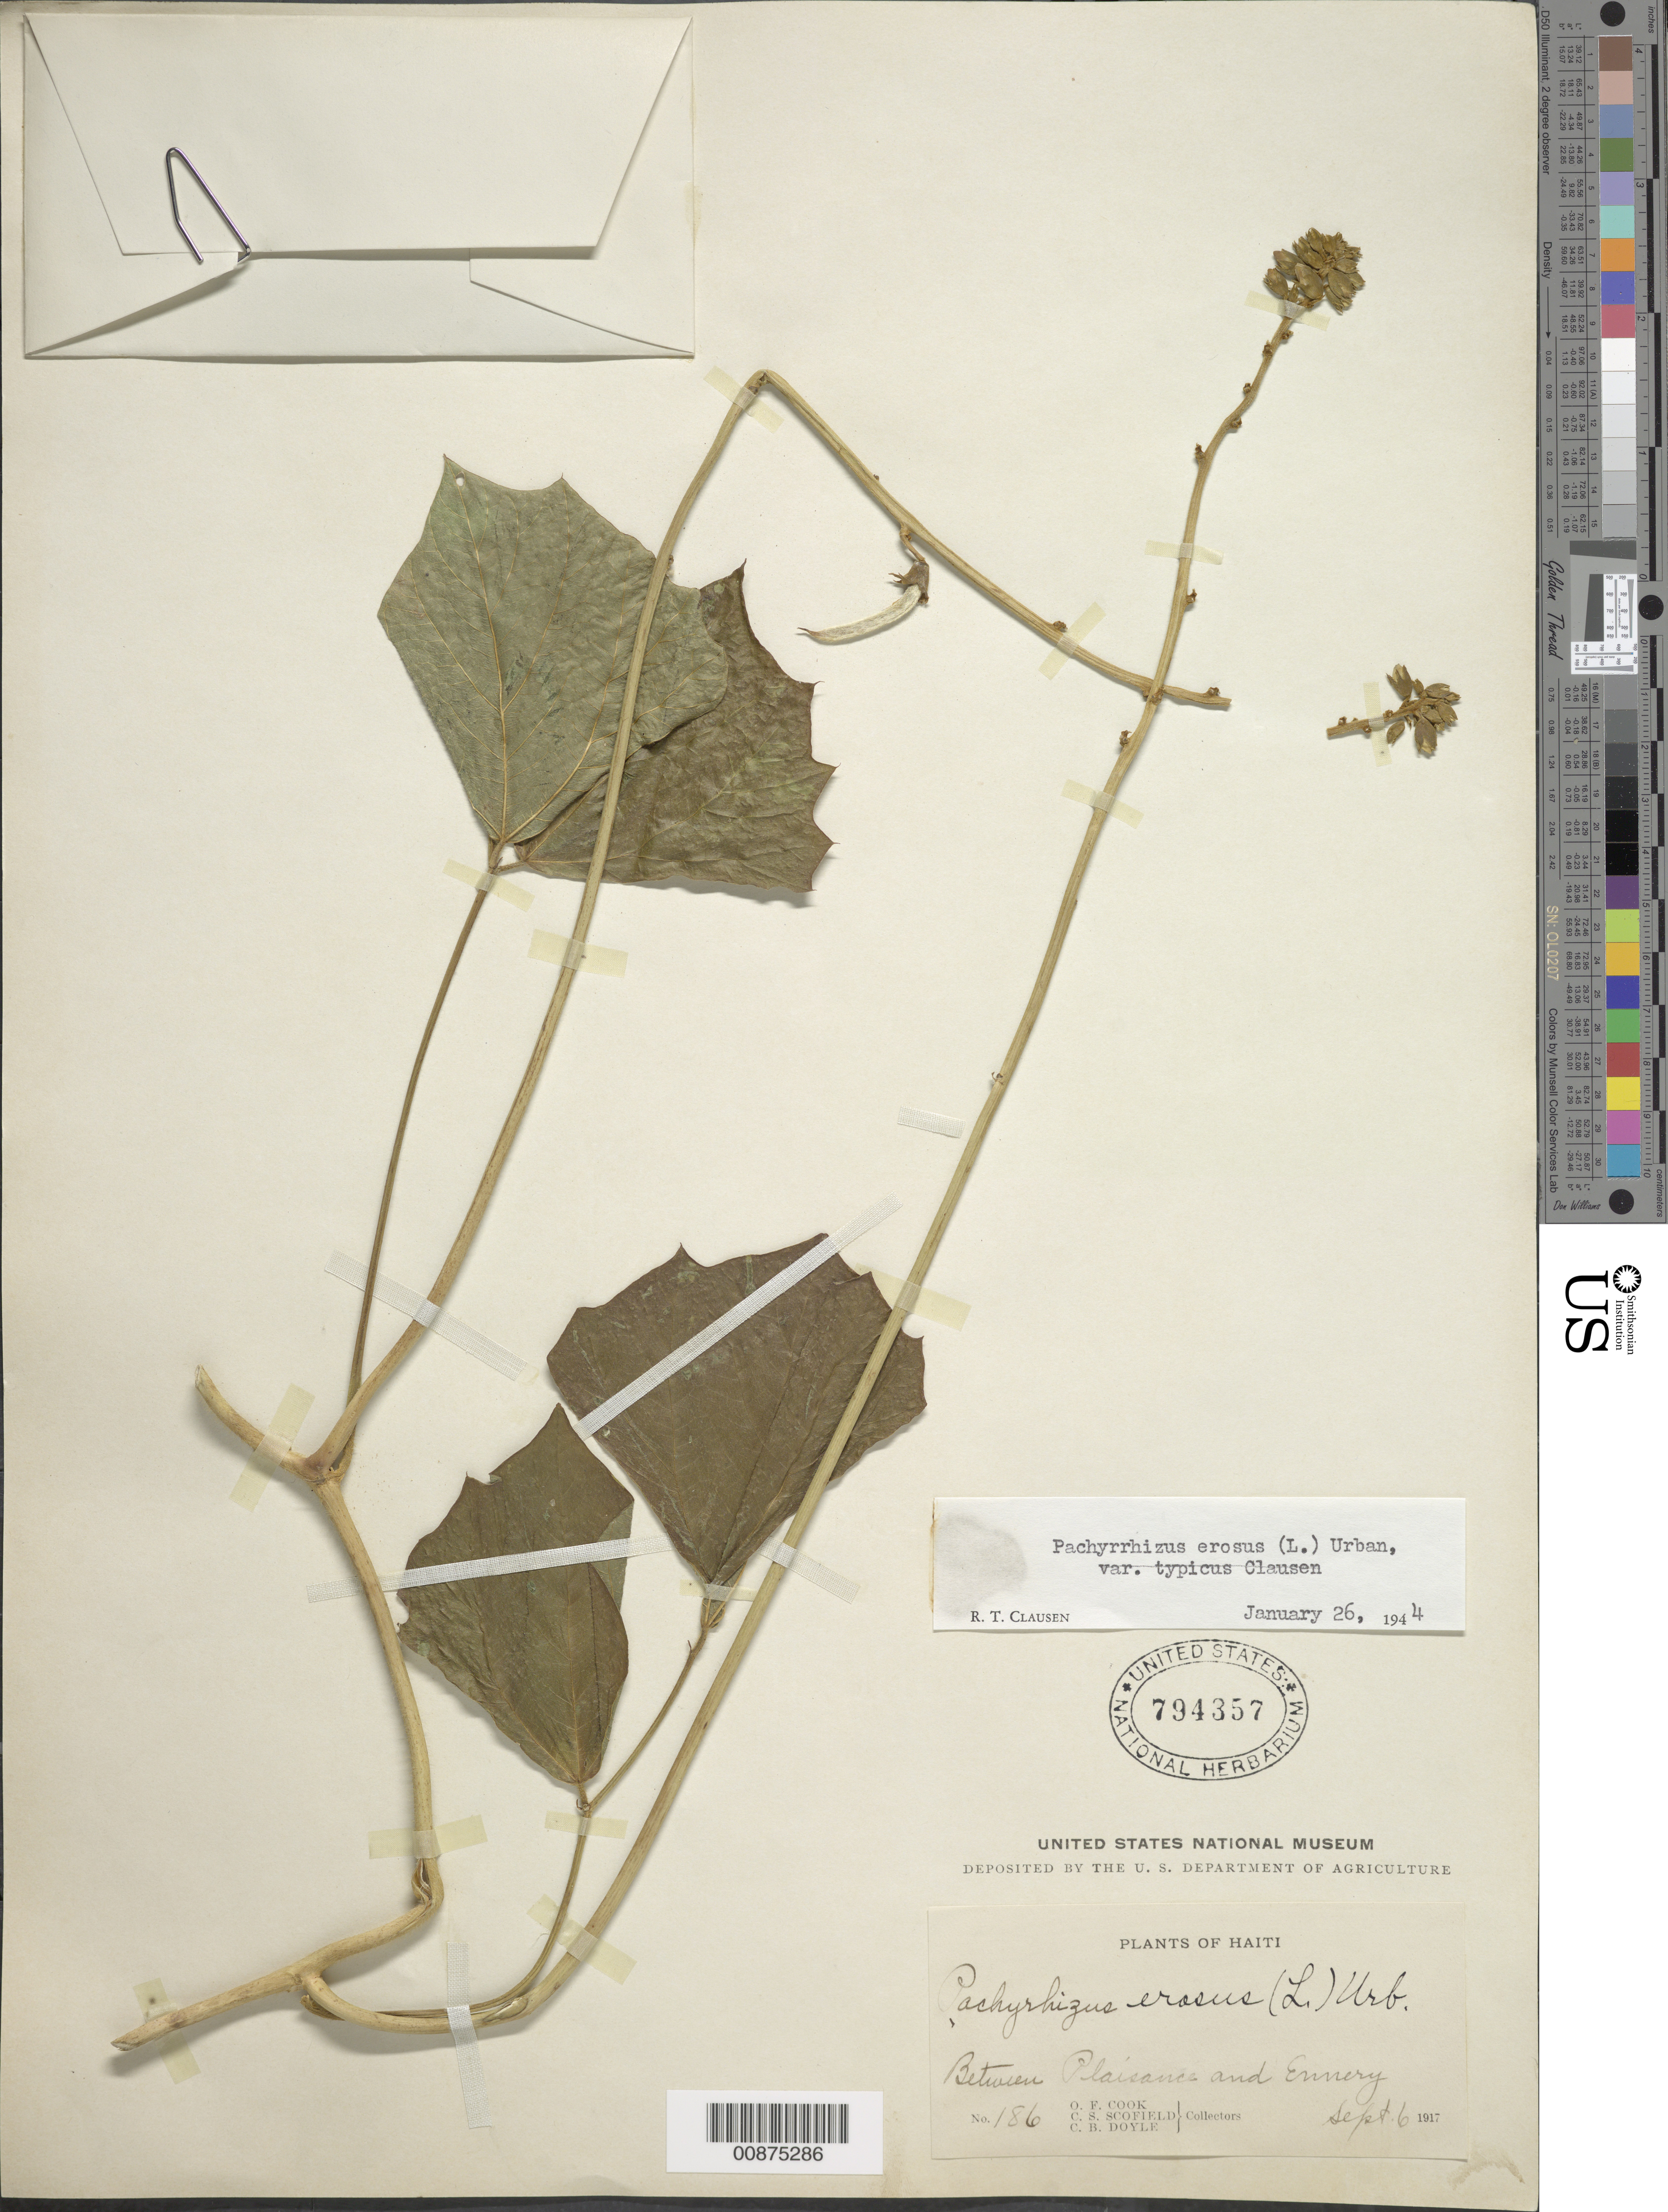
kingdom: Plantae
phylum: Tracheophyta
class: Magnoliopsida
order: Fabales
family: Fabaceae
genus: Pachyrhizus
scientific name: Pachyrhizus erosus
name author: (L.) Urb.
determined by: Clausen, R. T.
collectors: O. F. Cook, C. Scofield & C. Doyle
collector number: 186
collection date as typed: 06 Sep 1917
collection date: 1917-09-06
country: Haiti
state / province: Artibonite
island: Hispaniola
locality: Between Plaisance and Ennery.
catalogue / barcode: US 794357